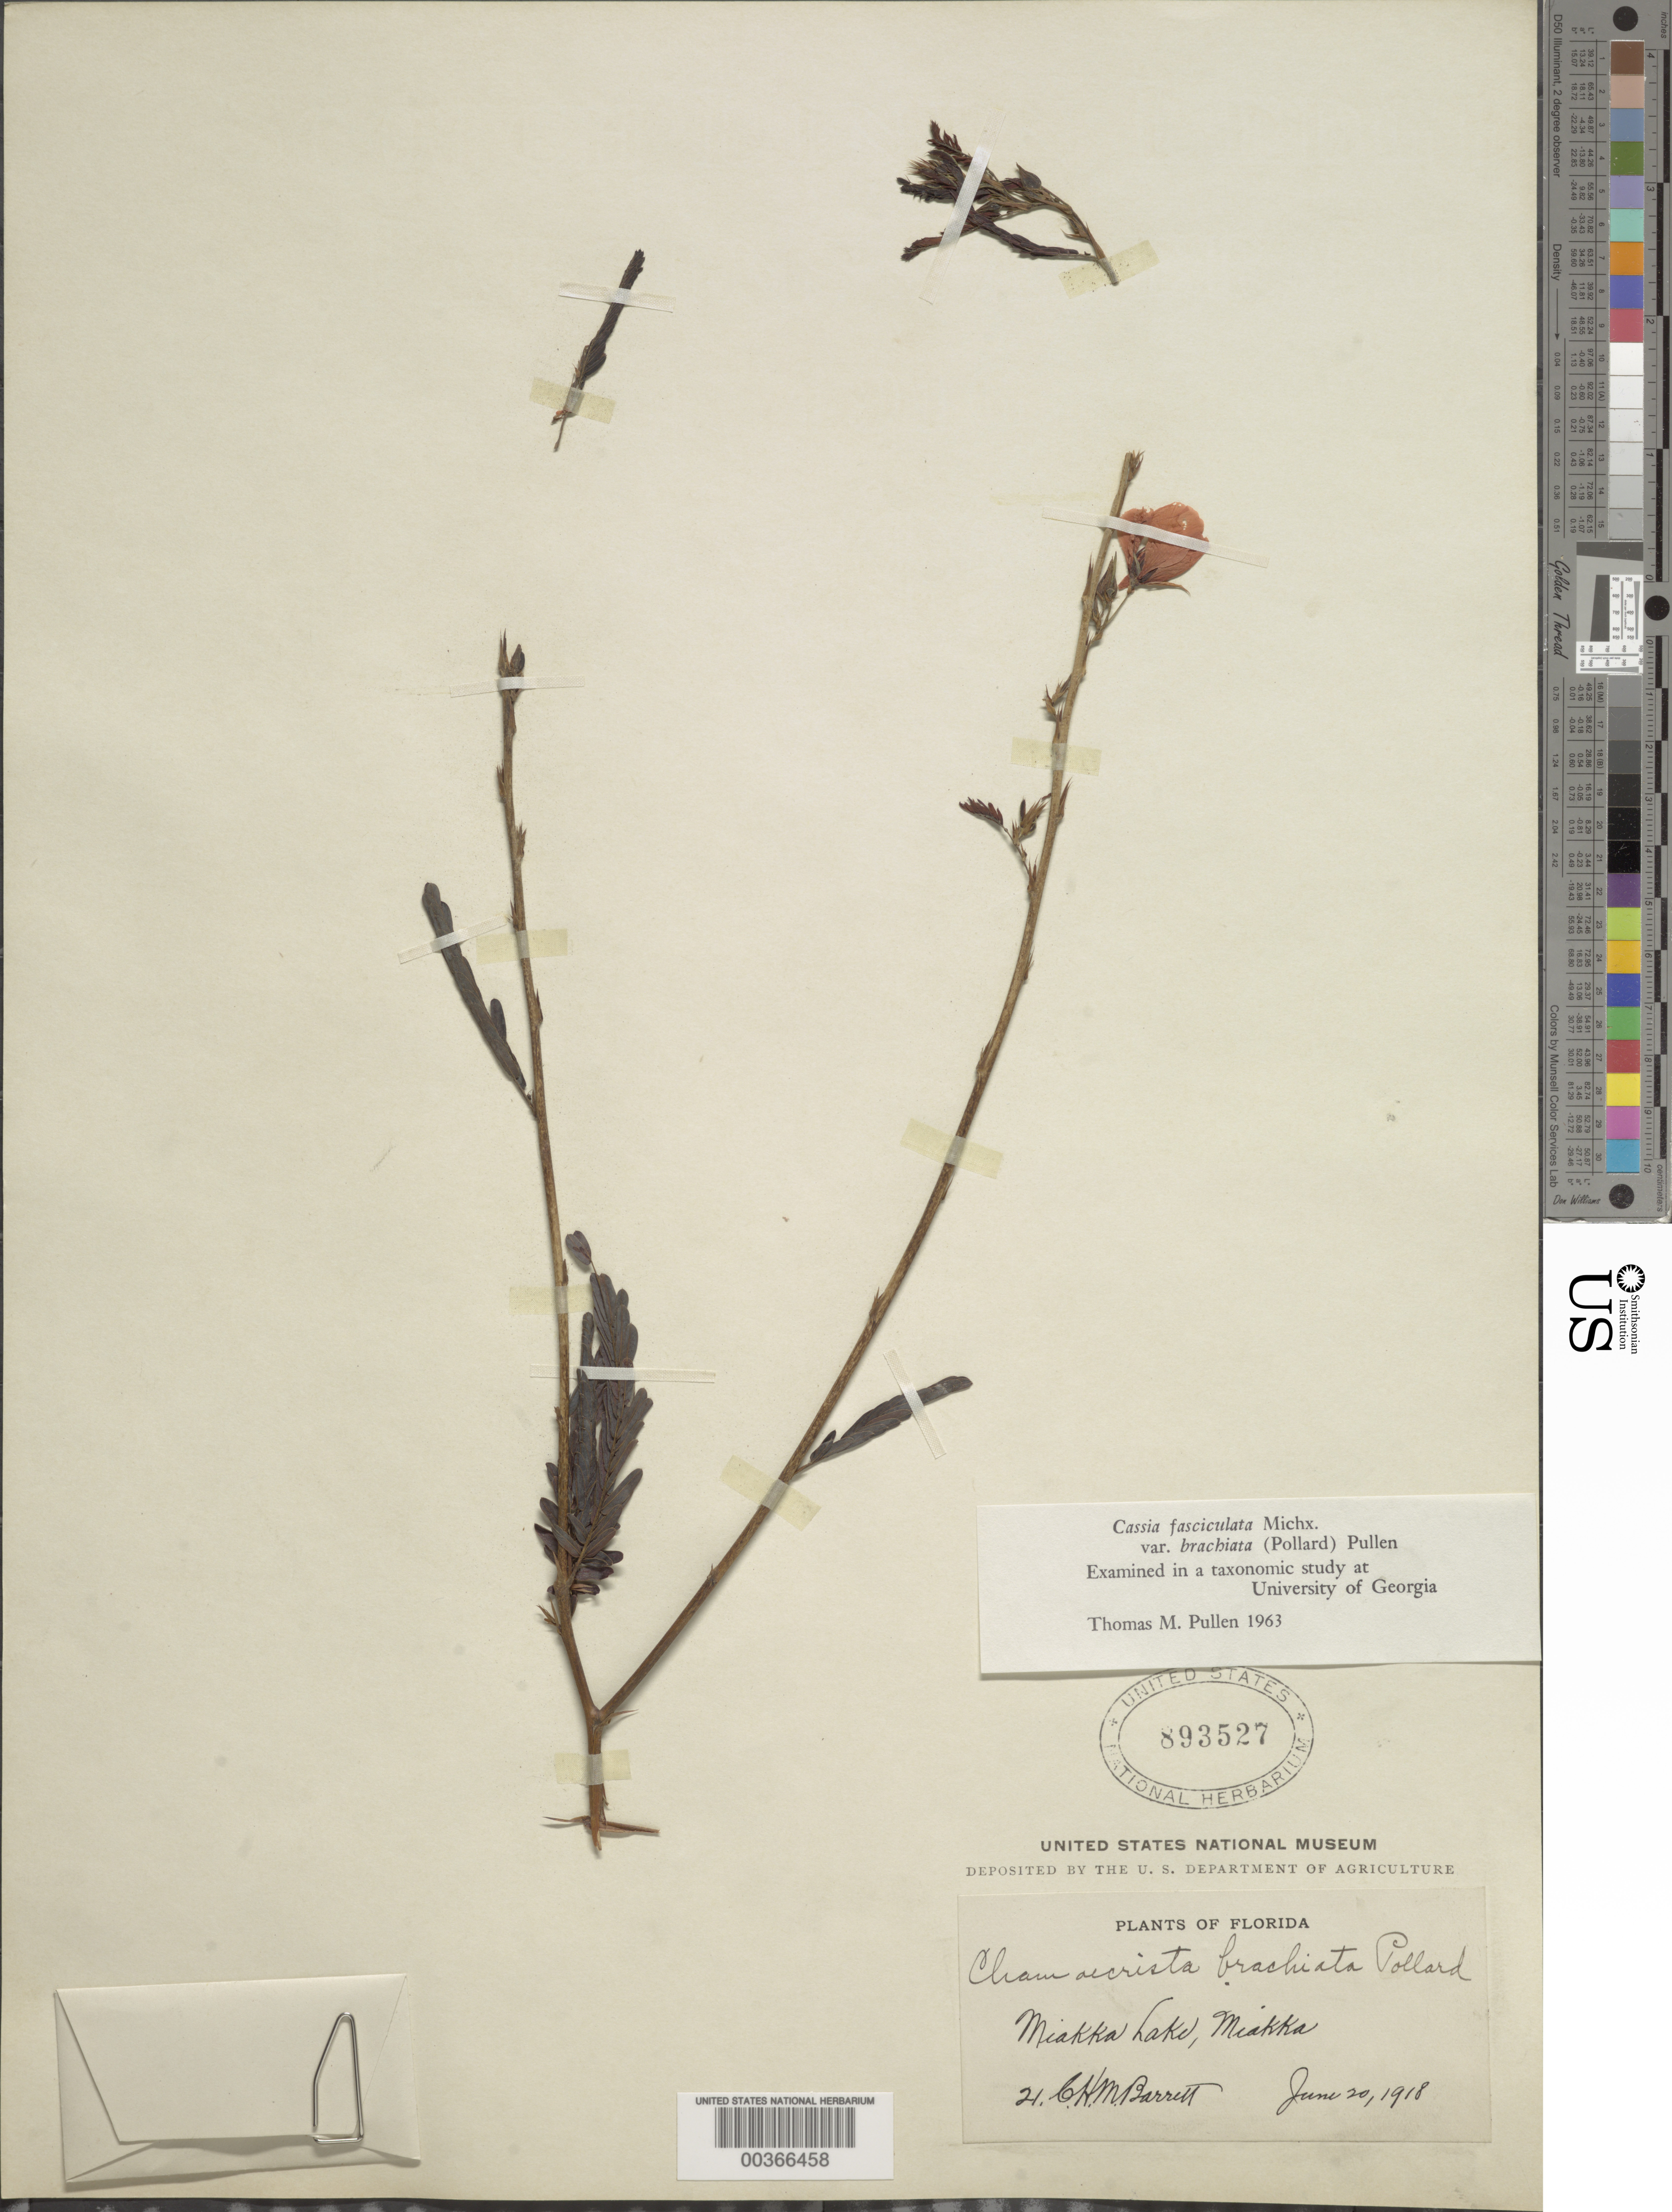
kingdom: Plantae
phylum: Tracheophyta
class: Magnoliopsida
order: Fabales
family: Fabaceae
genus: Chamaecrista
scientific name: Chamaecrista fasciculata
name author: (Michx.) Greene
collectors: C. Barrett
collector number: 21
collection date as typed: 20 Jun 1918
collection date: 1918-06-20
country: United States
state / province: Florida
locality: Miakka lake, miakka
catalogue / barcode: US 893527